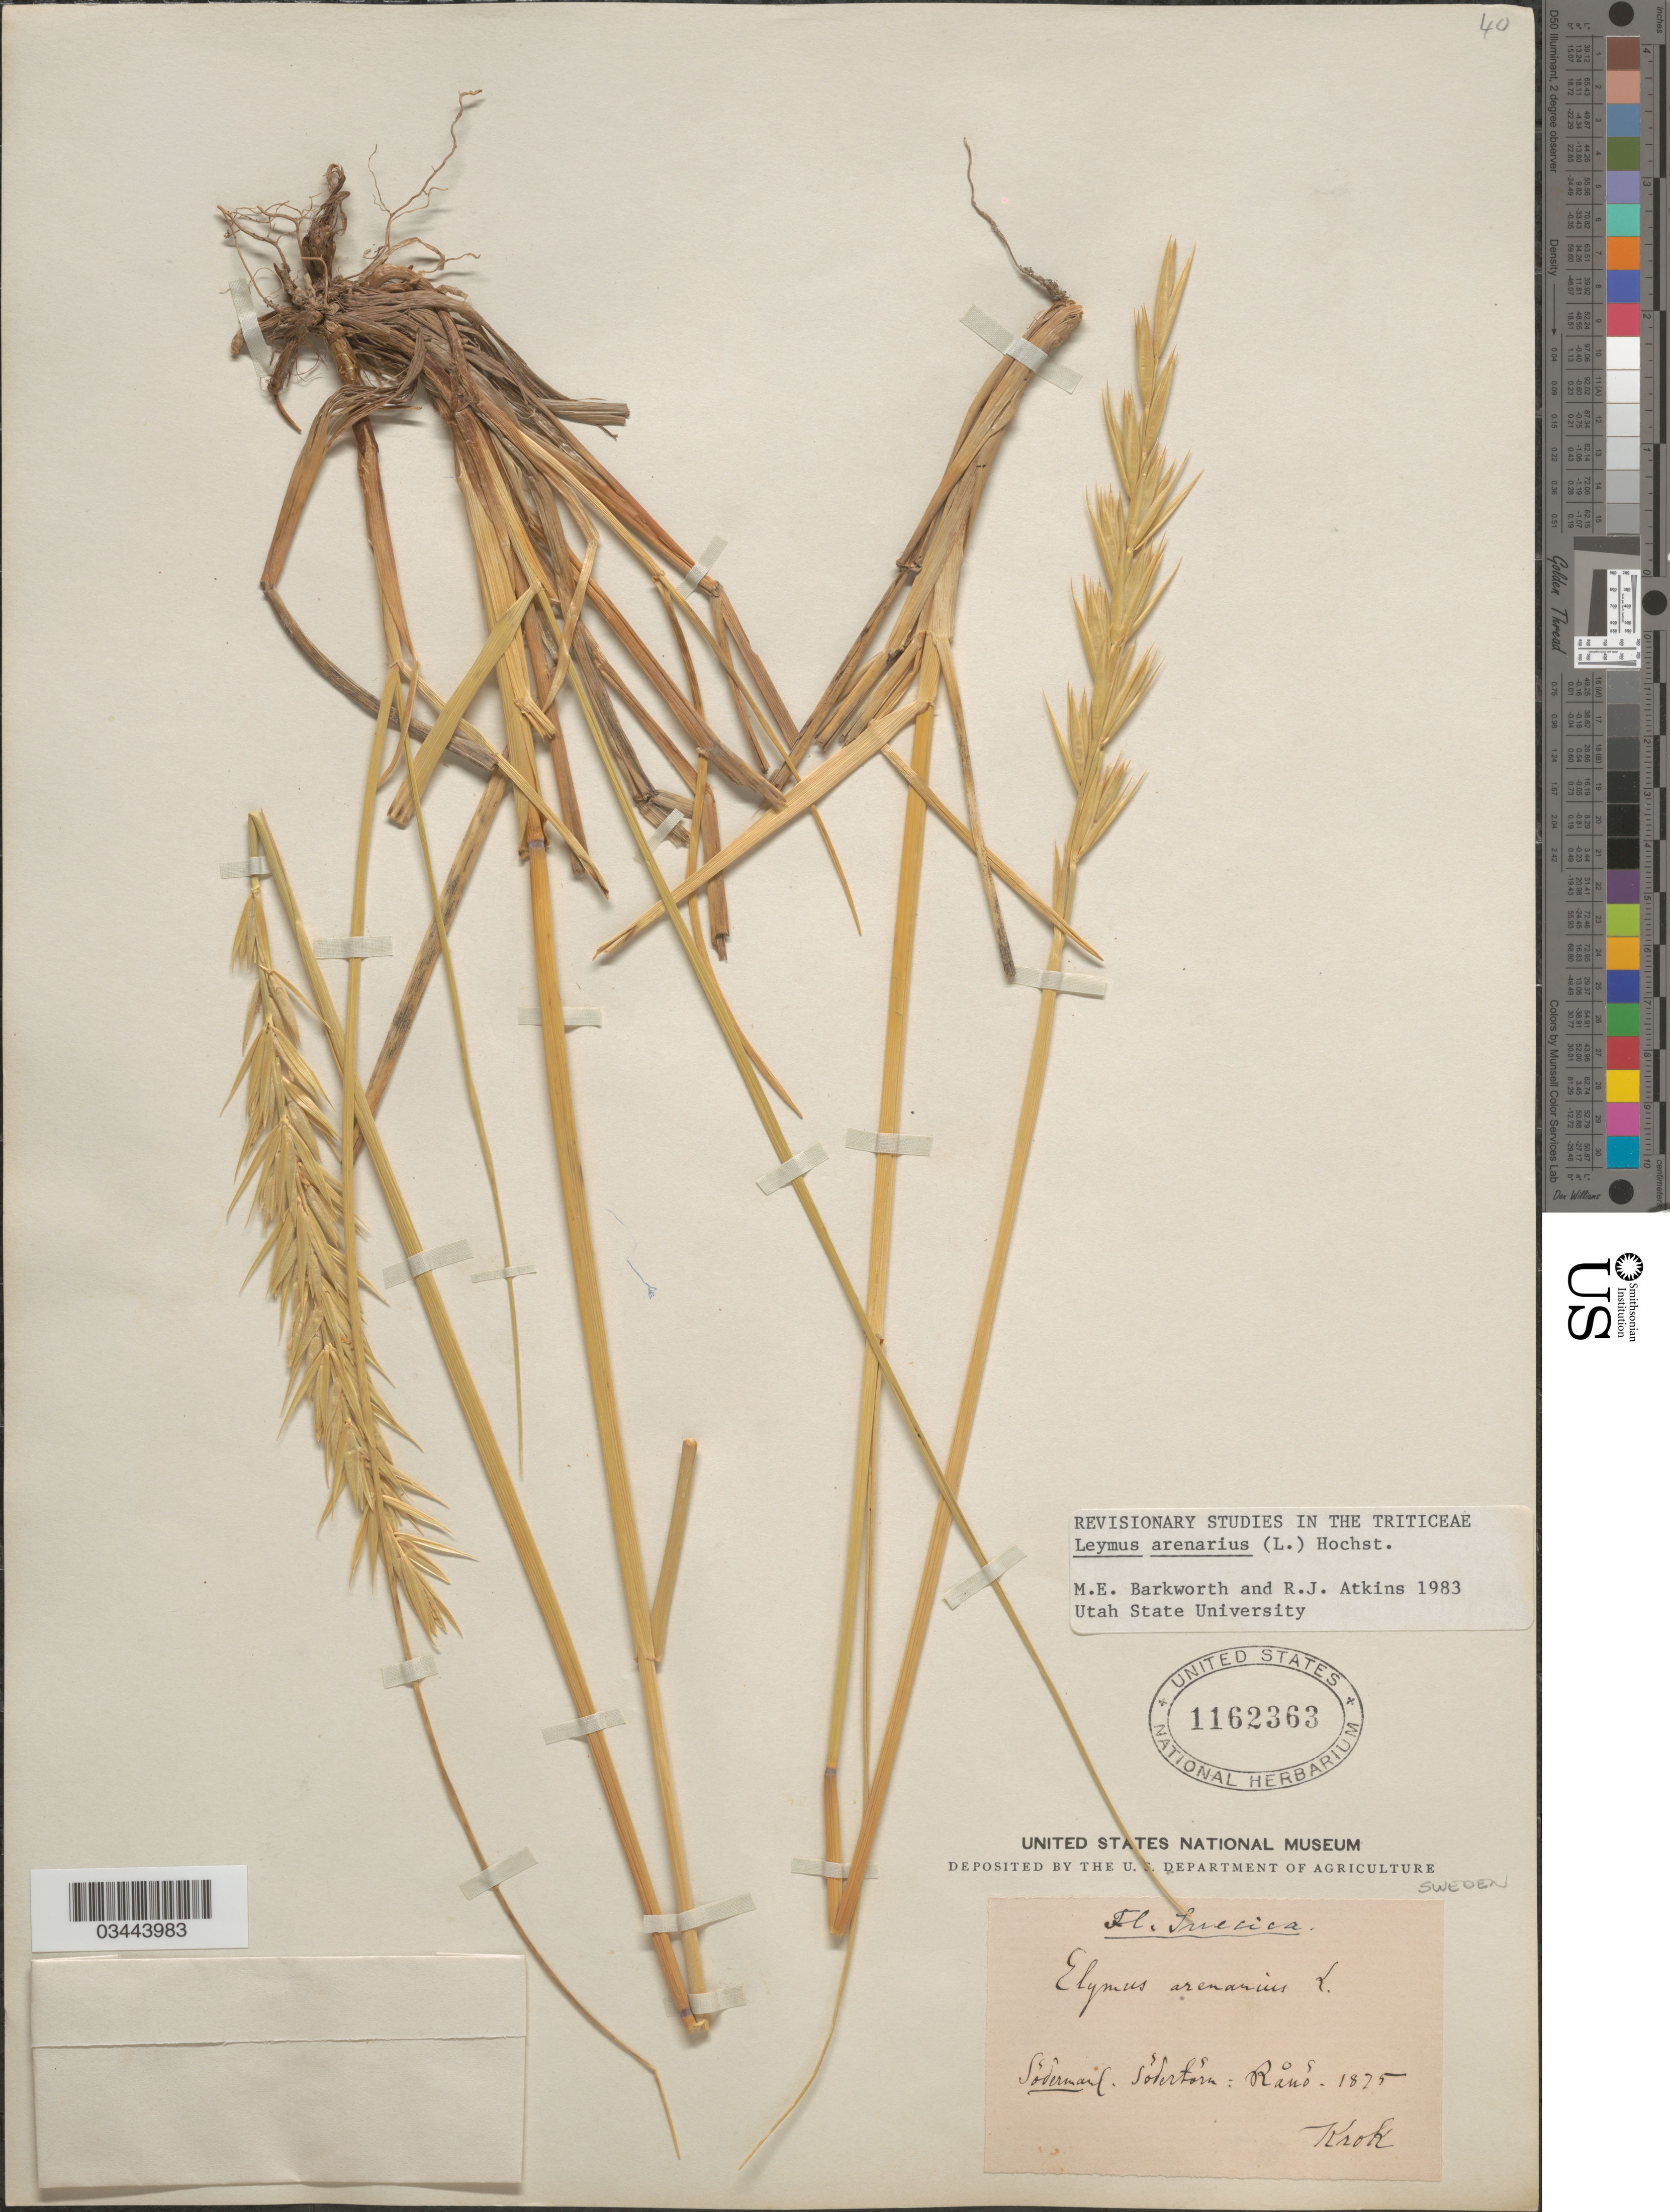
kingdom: Plantae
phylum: Tracheophyta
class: Liliopsida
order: Poales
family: Poaceae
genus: Leymus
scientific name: Leymus arenarius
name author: (L.) Hochst.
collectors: Krok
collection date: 1875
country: Sweden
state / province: Sodermanland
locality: Suecica. Södermanl. Södertörn: Rånö.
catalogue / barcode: US 1162363